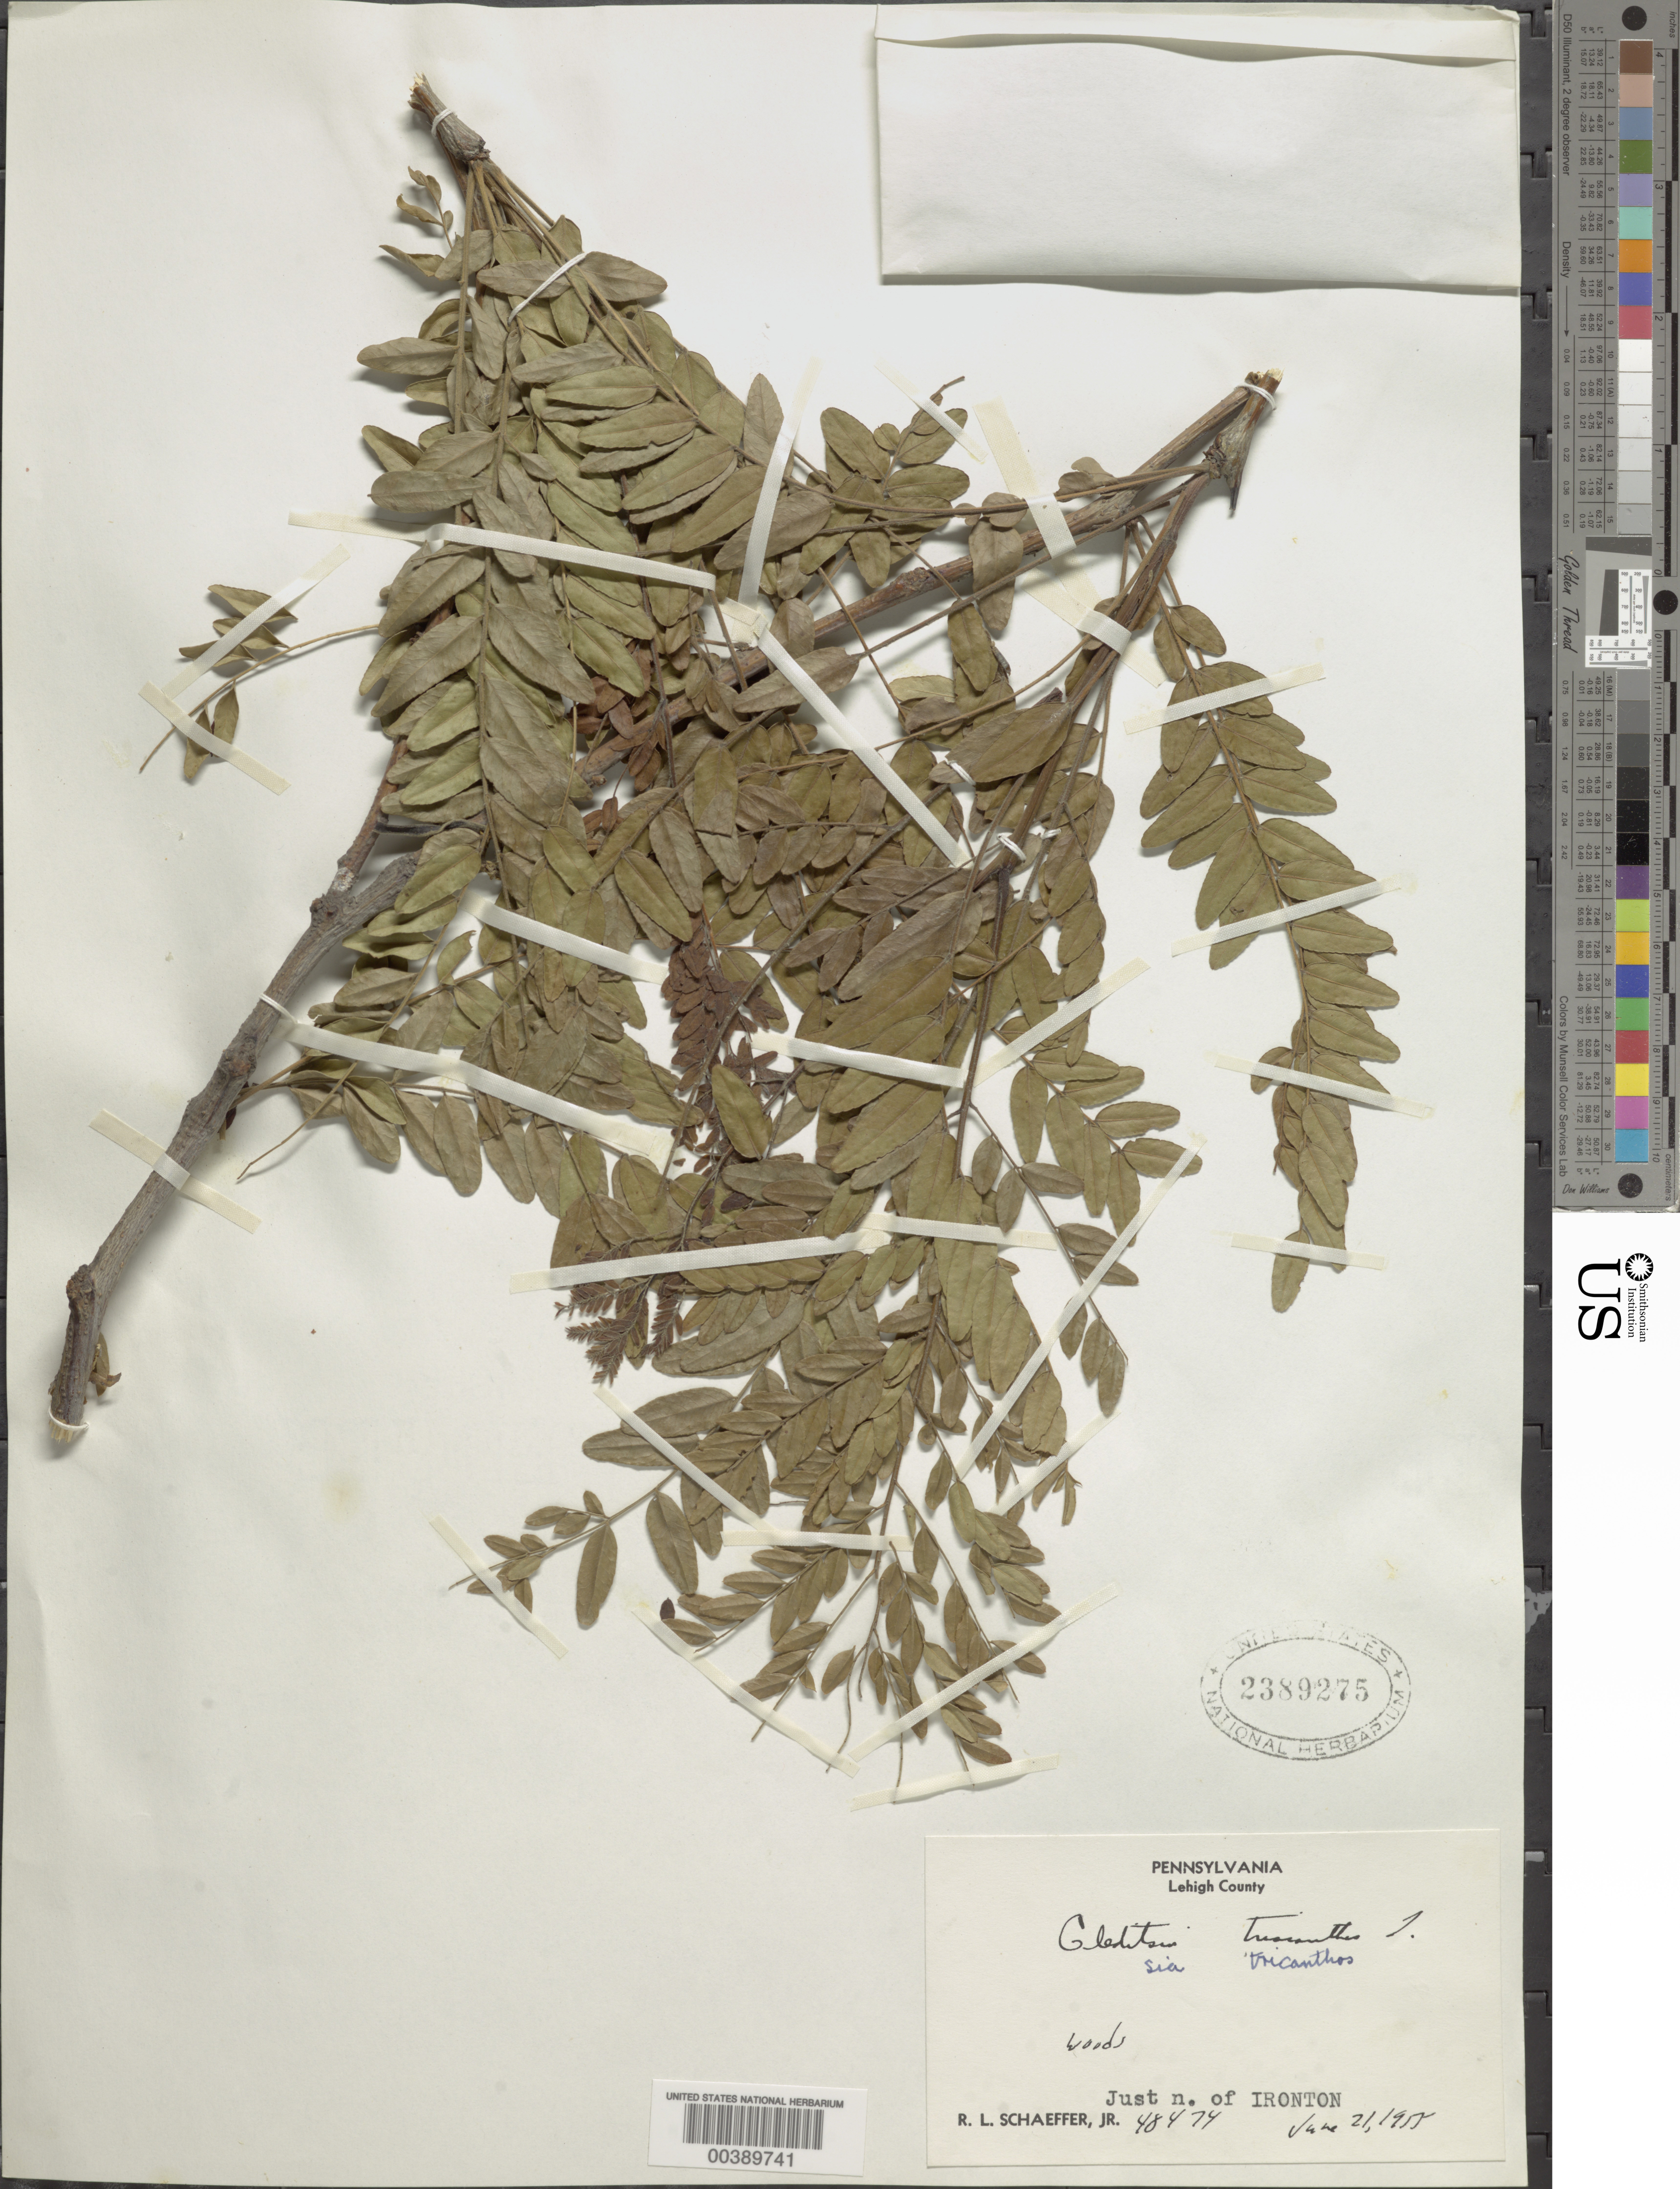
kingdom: Plantae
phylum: Tracheophyta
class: Magnoliopsida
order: Fabales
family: Fabaceae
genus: Gleditsia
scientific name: Gleditsia triacanthos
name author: L.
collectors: R. Schaeffer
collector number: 48474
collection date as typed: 21 Jun 1955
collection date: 1955-06-21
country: United States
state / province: Pennsylvania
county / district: Lehigh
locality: Just n of ironton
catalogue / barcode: US 2389275